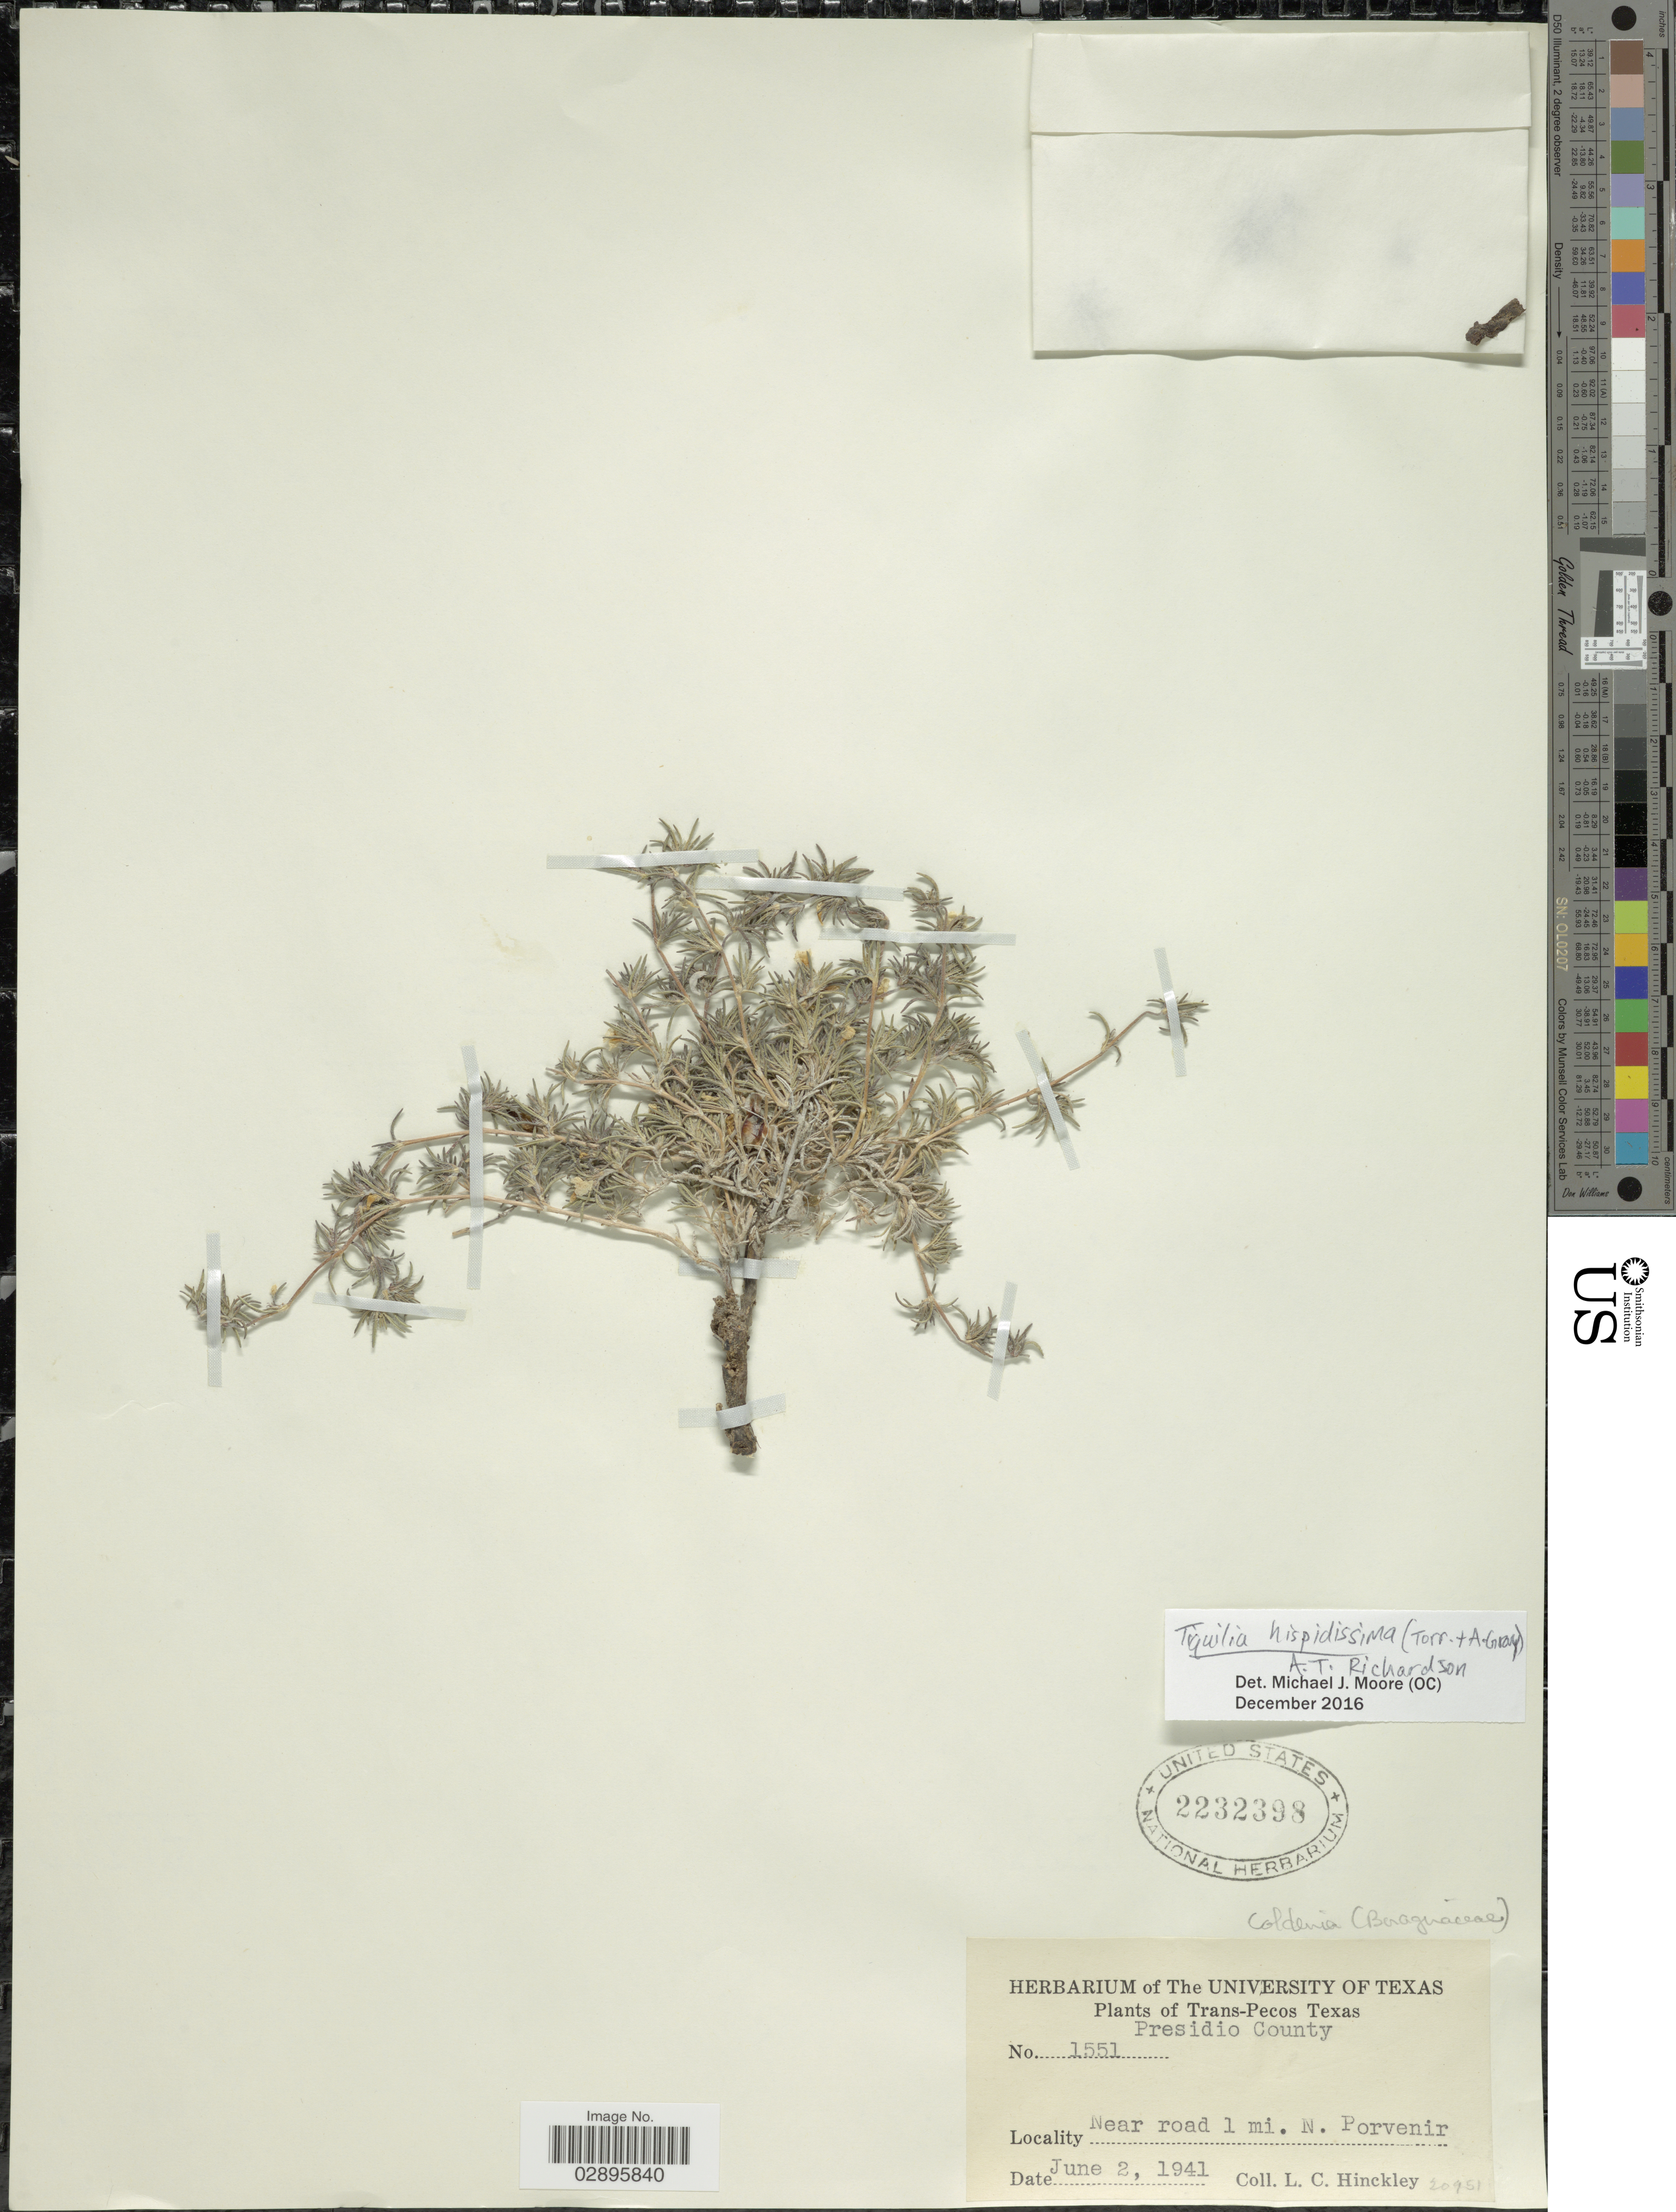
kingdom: Plantae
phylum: Tracheophyta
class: Magnoliopsida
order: Boraginales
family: Ehretiaceae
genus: Tiquilia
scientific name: Tiquilia hispidissima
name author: (Torr. & A. Gray) A.T. Richardson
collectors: L. Hinckley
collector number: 20951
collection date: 1941-06-02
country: United States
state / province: Texas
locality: Trans-Pecos Texas. Presidio County. Near road 1 mi. N. Porvenir.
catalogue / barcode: US 2232398